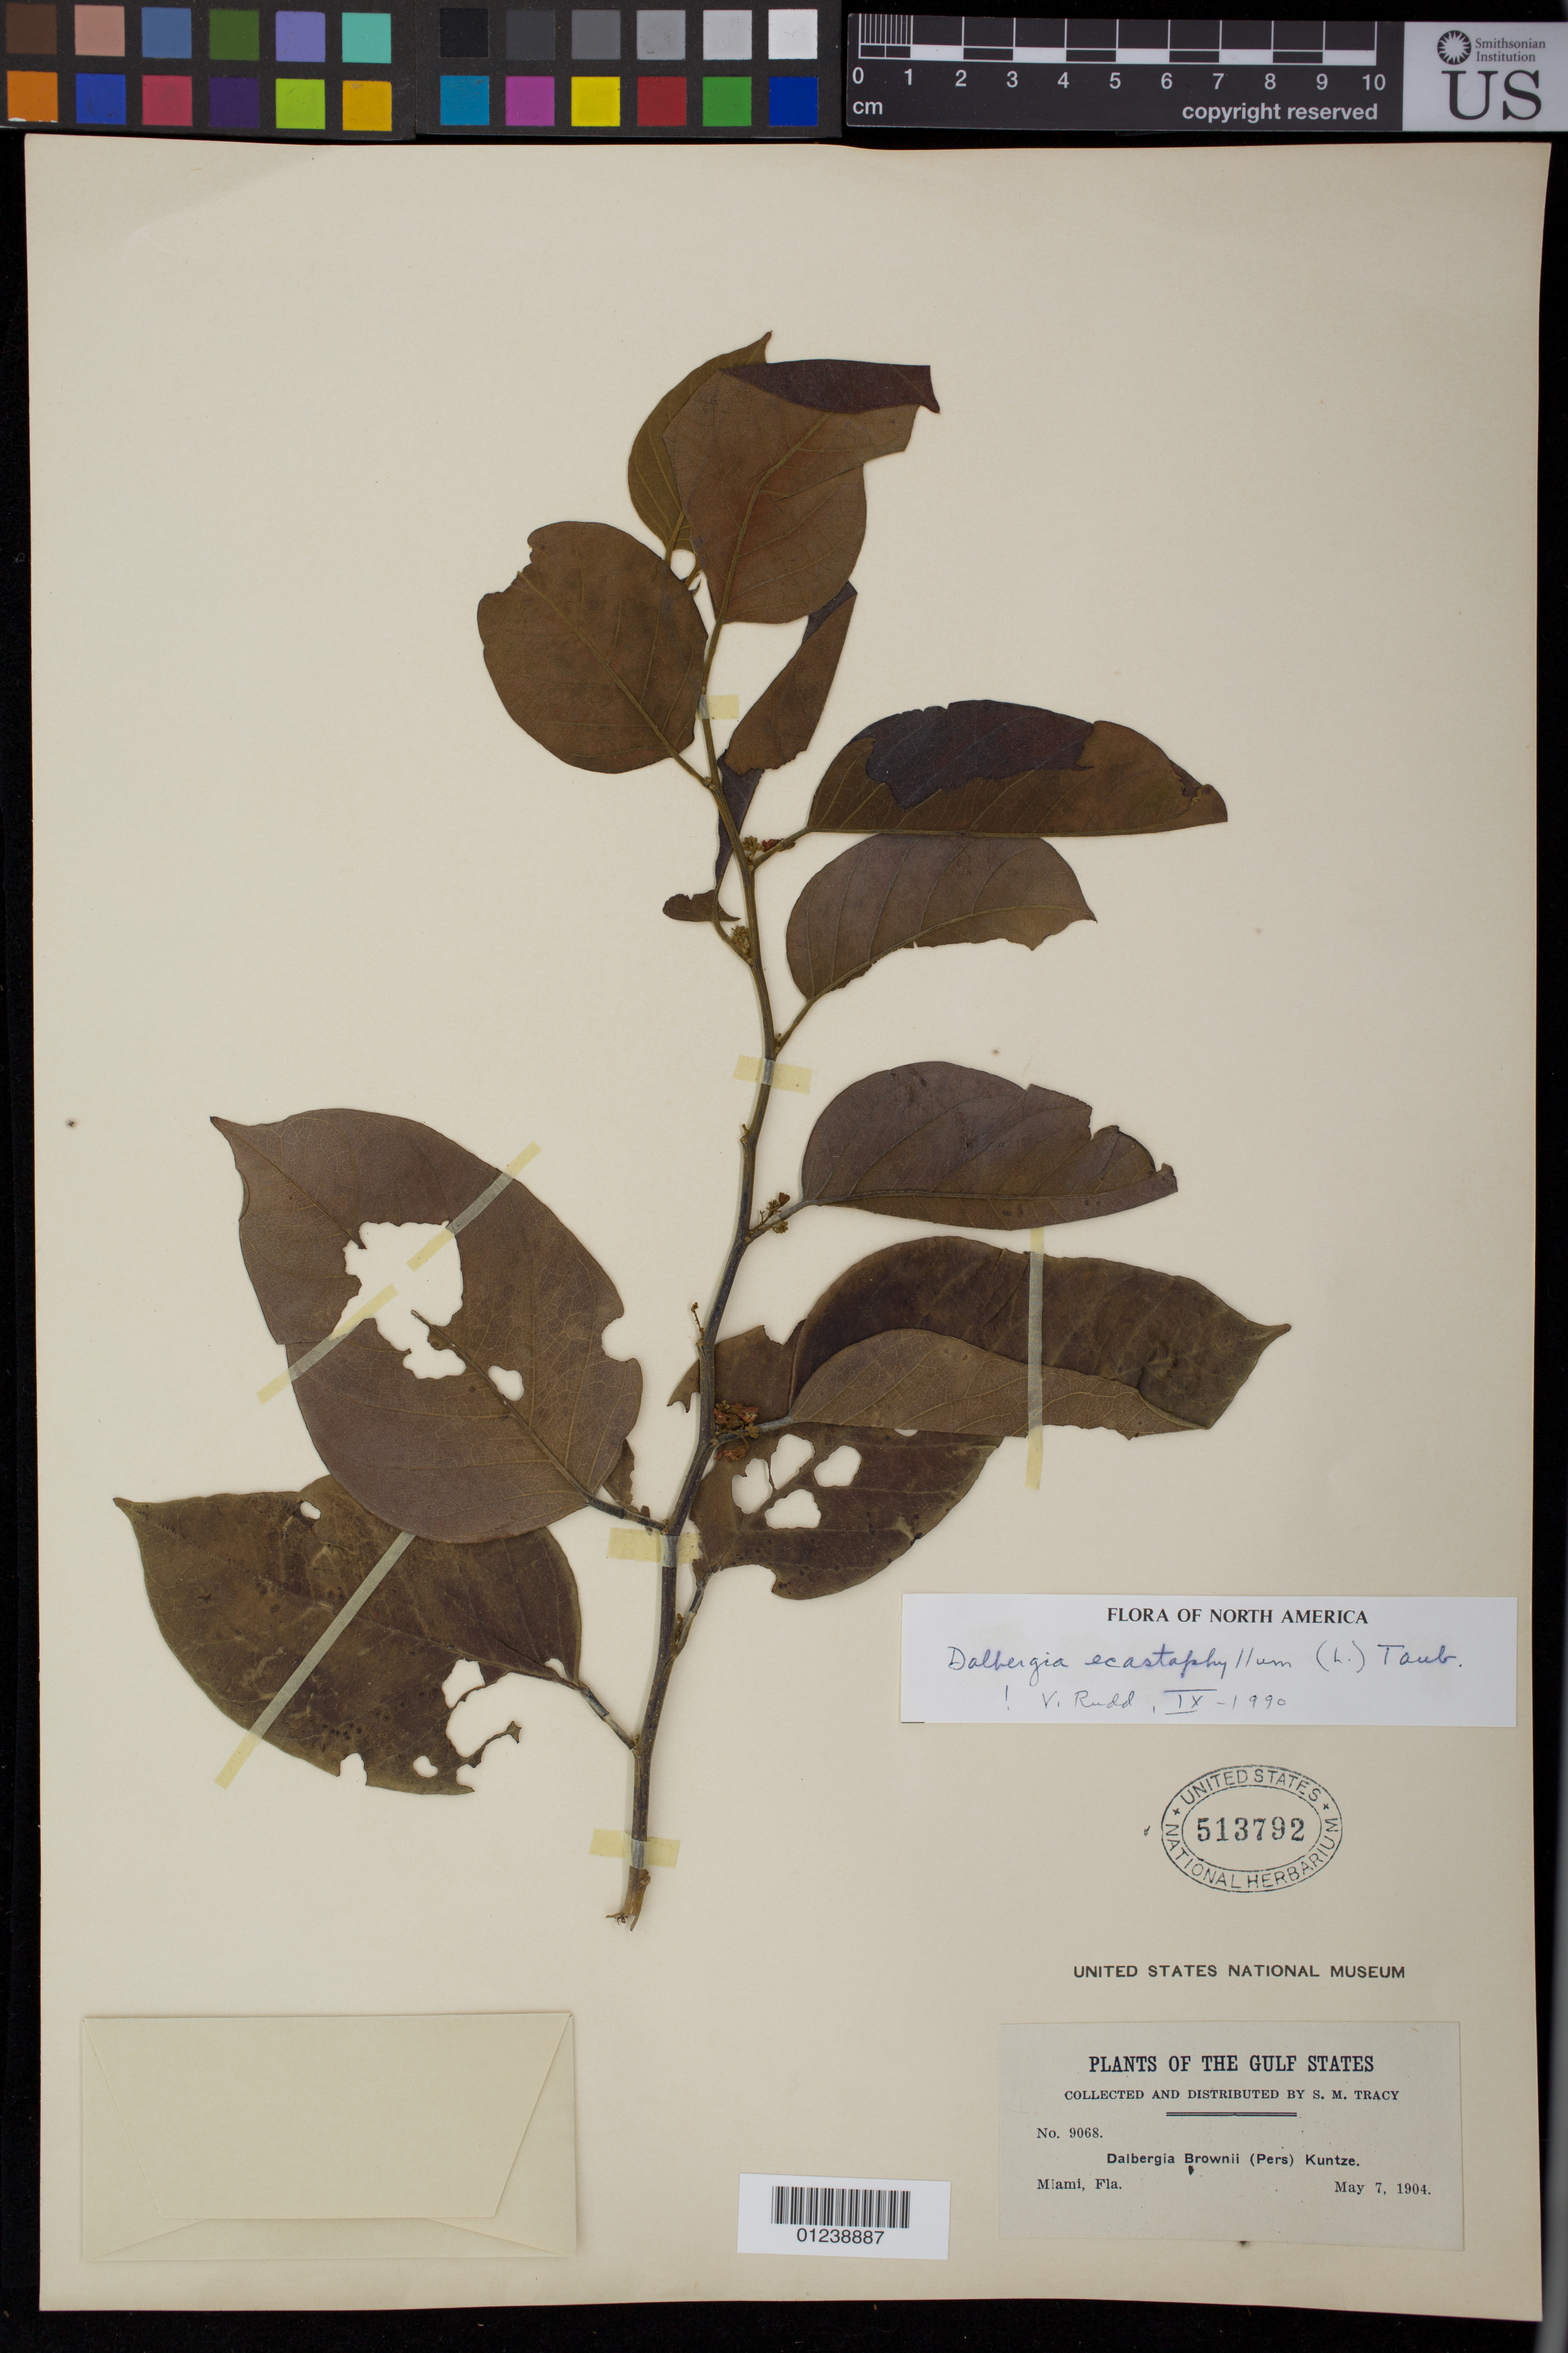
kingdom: Plantae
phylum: Tracheophyta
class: Magnoliopsida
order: Fabales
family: Fabaceae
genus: Dalbergia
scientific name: Dalbergia ecastaphyllum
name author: (L.) Taub.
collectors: S. M. Tracy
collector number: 9068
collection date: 1904-05-07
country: United States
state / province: Florida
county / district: Miami-Dade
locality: Miami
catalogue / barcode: US 513792